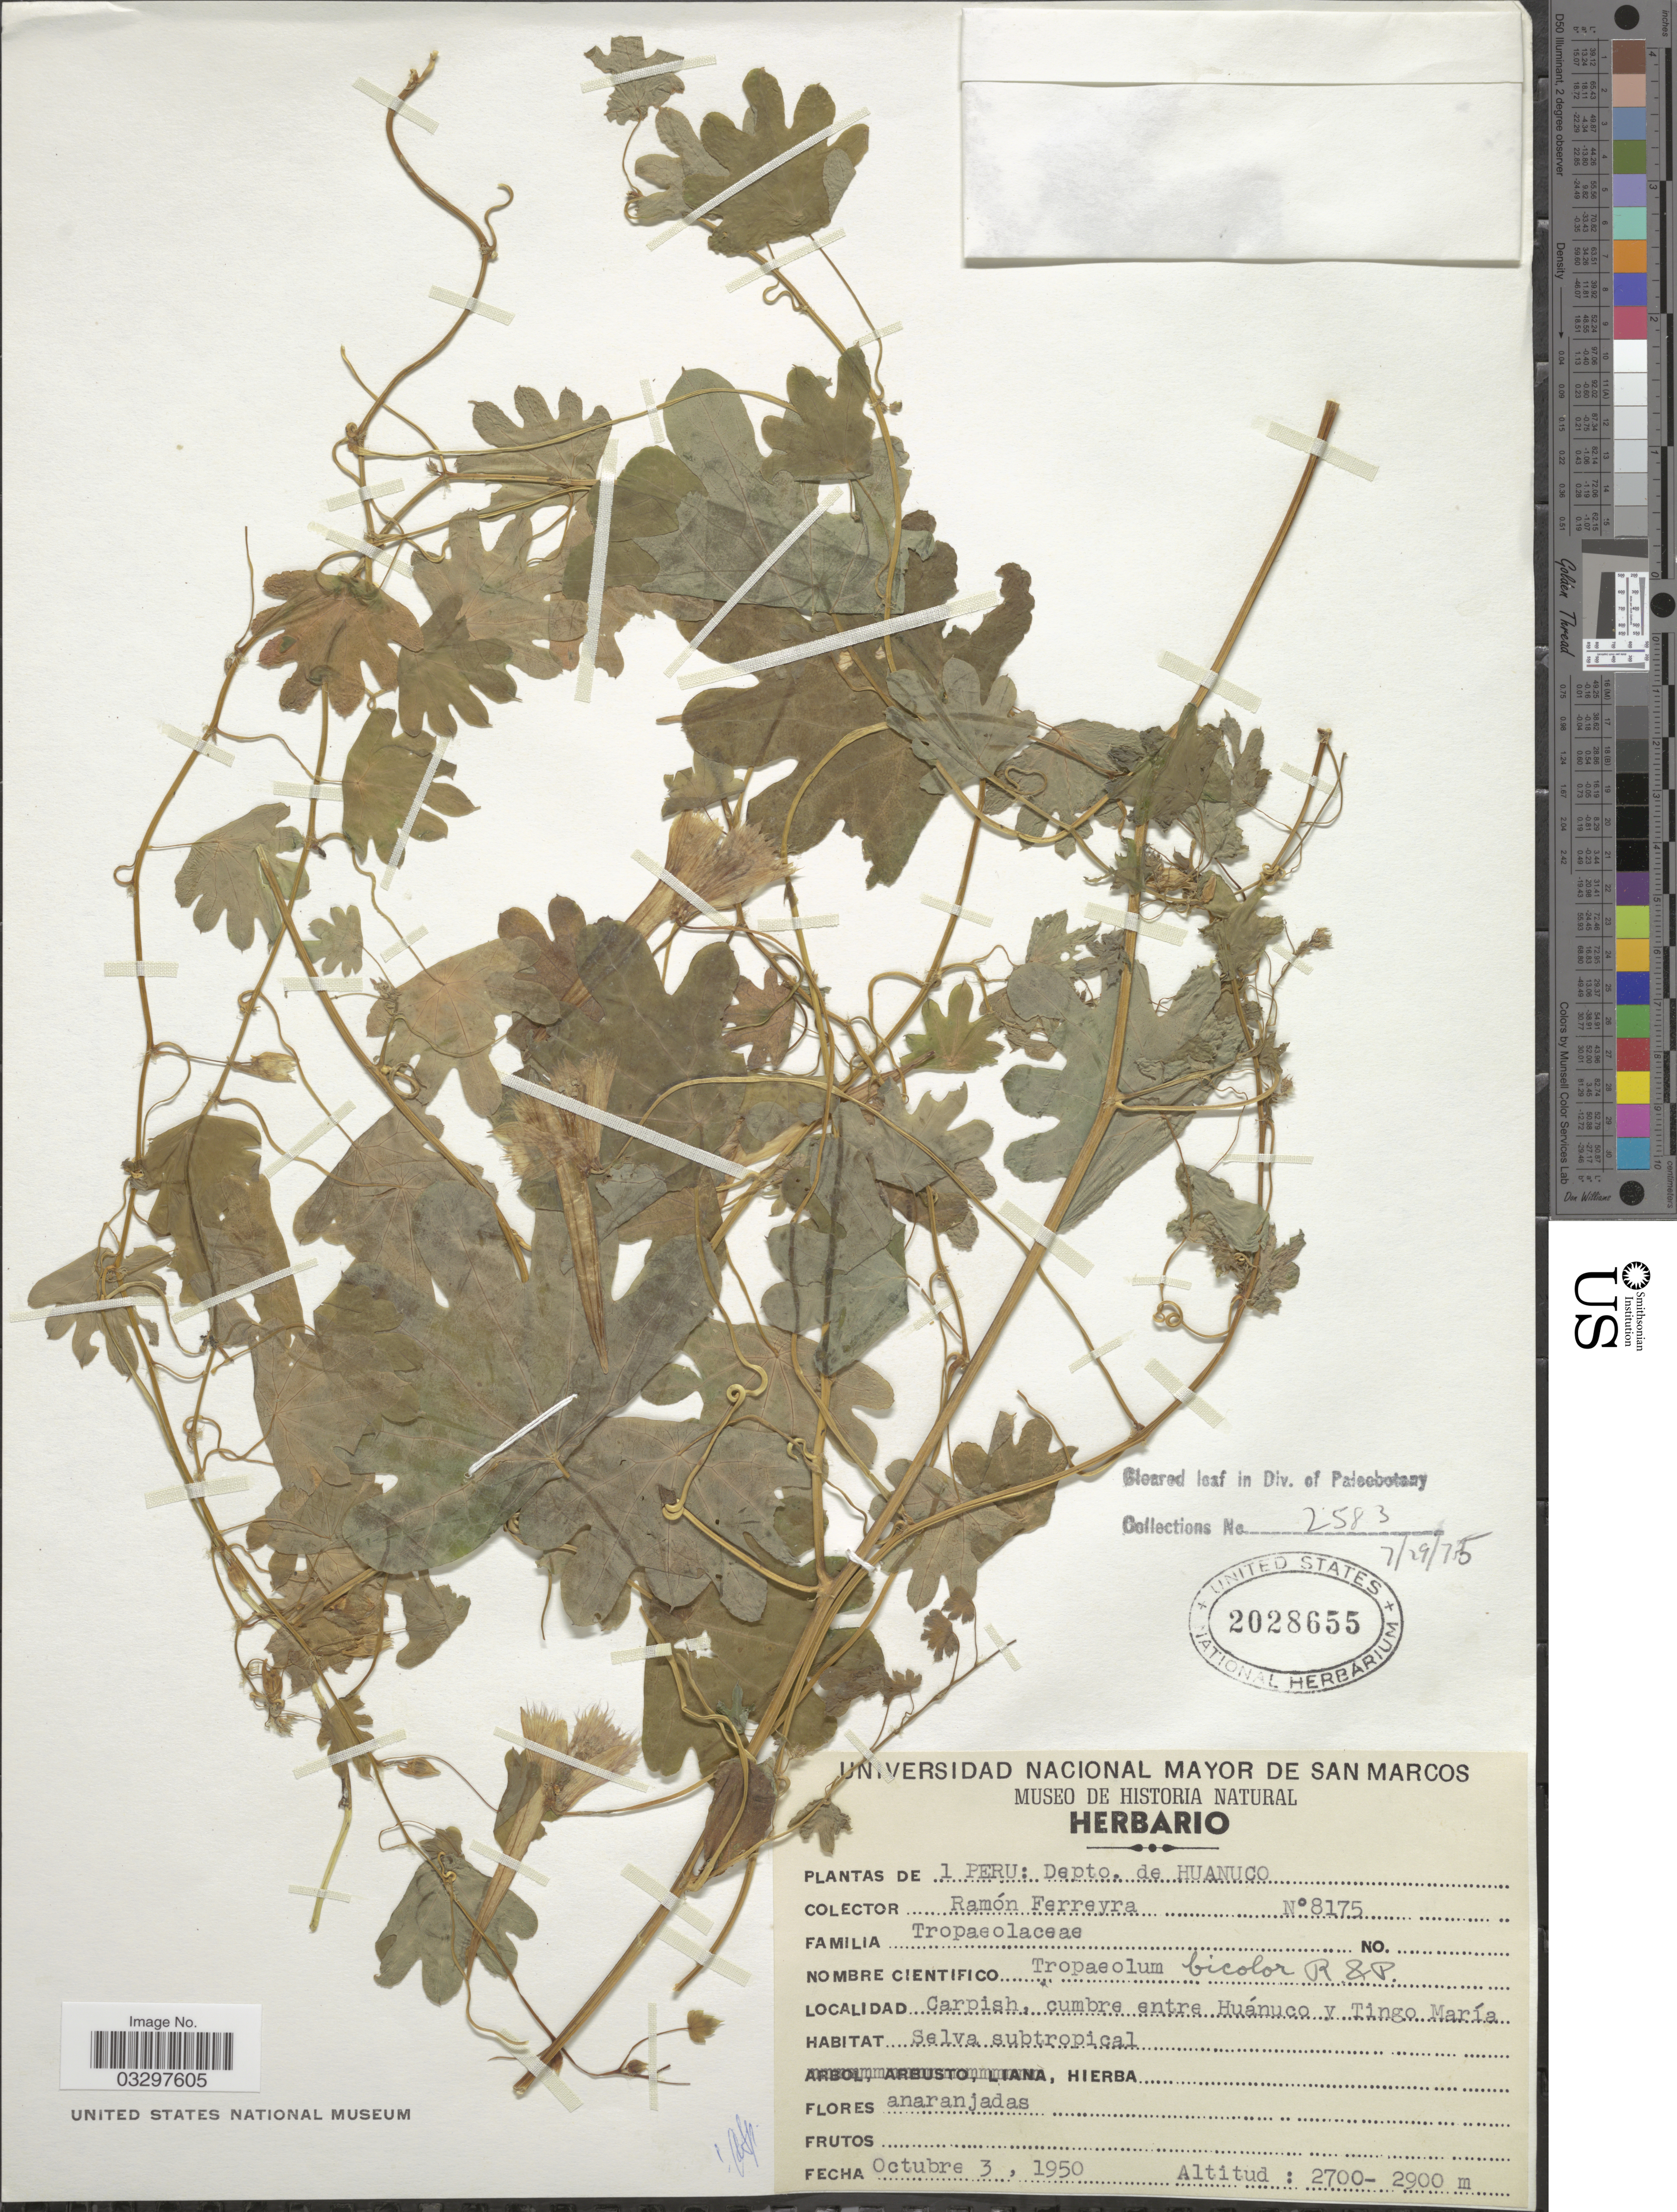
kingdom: Plantae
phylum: Tracheophyta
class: Magnoliopsida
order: Brassicales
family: Tropaeolaceae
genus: Tropaeolum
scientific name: Tropaeolum bicolor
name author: Ruiz & Pav.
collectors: R. A. Ferreyra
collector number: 8175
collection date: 1950-10-03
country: Peru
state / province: Huánuco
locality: Depto. de Huanuco. Carpish, cumbre entre Huánuco y Tingo María.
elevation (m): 2700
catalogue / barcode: US 2028655